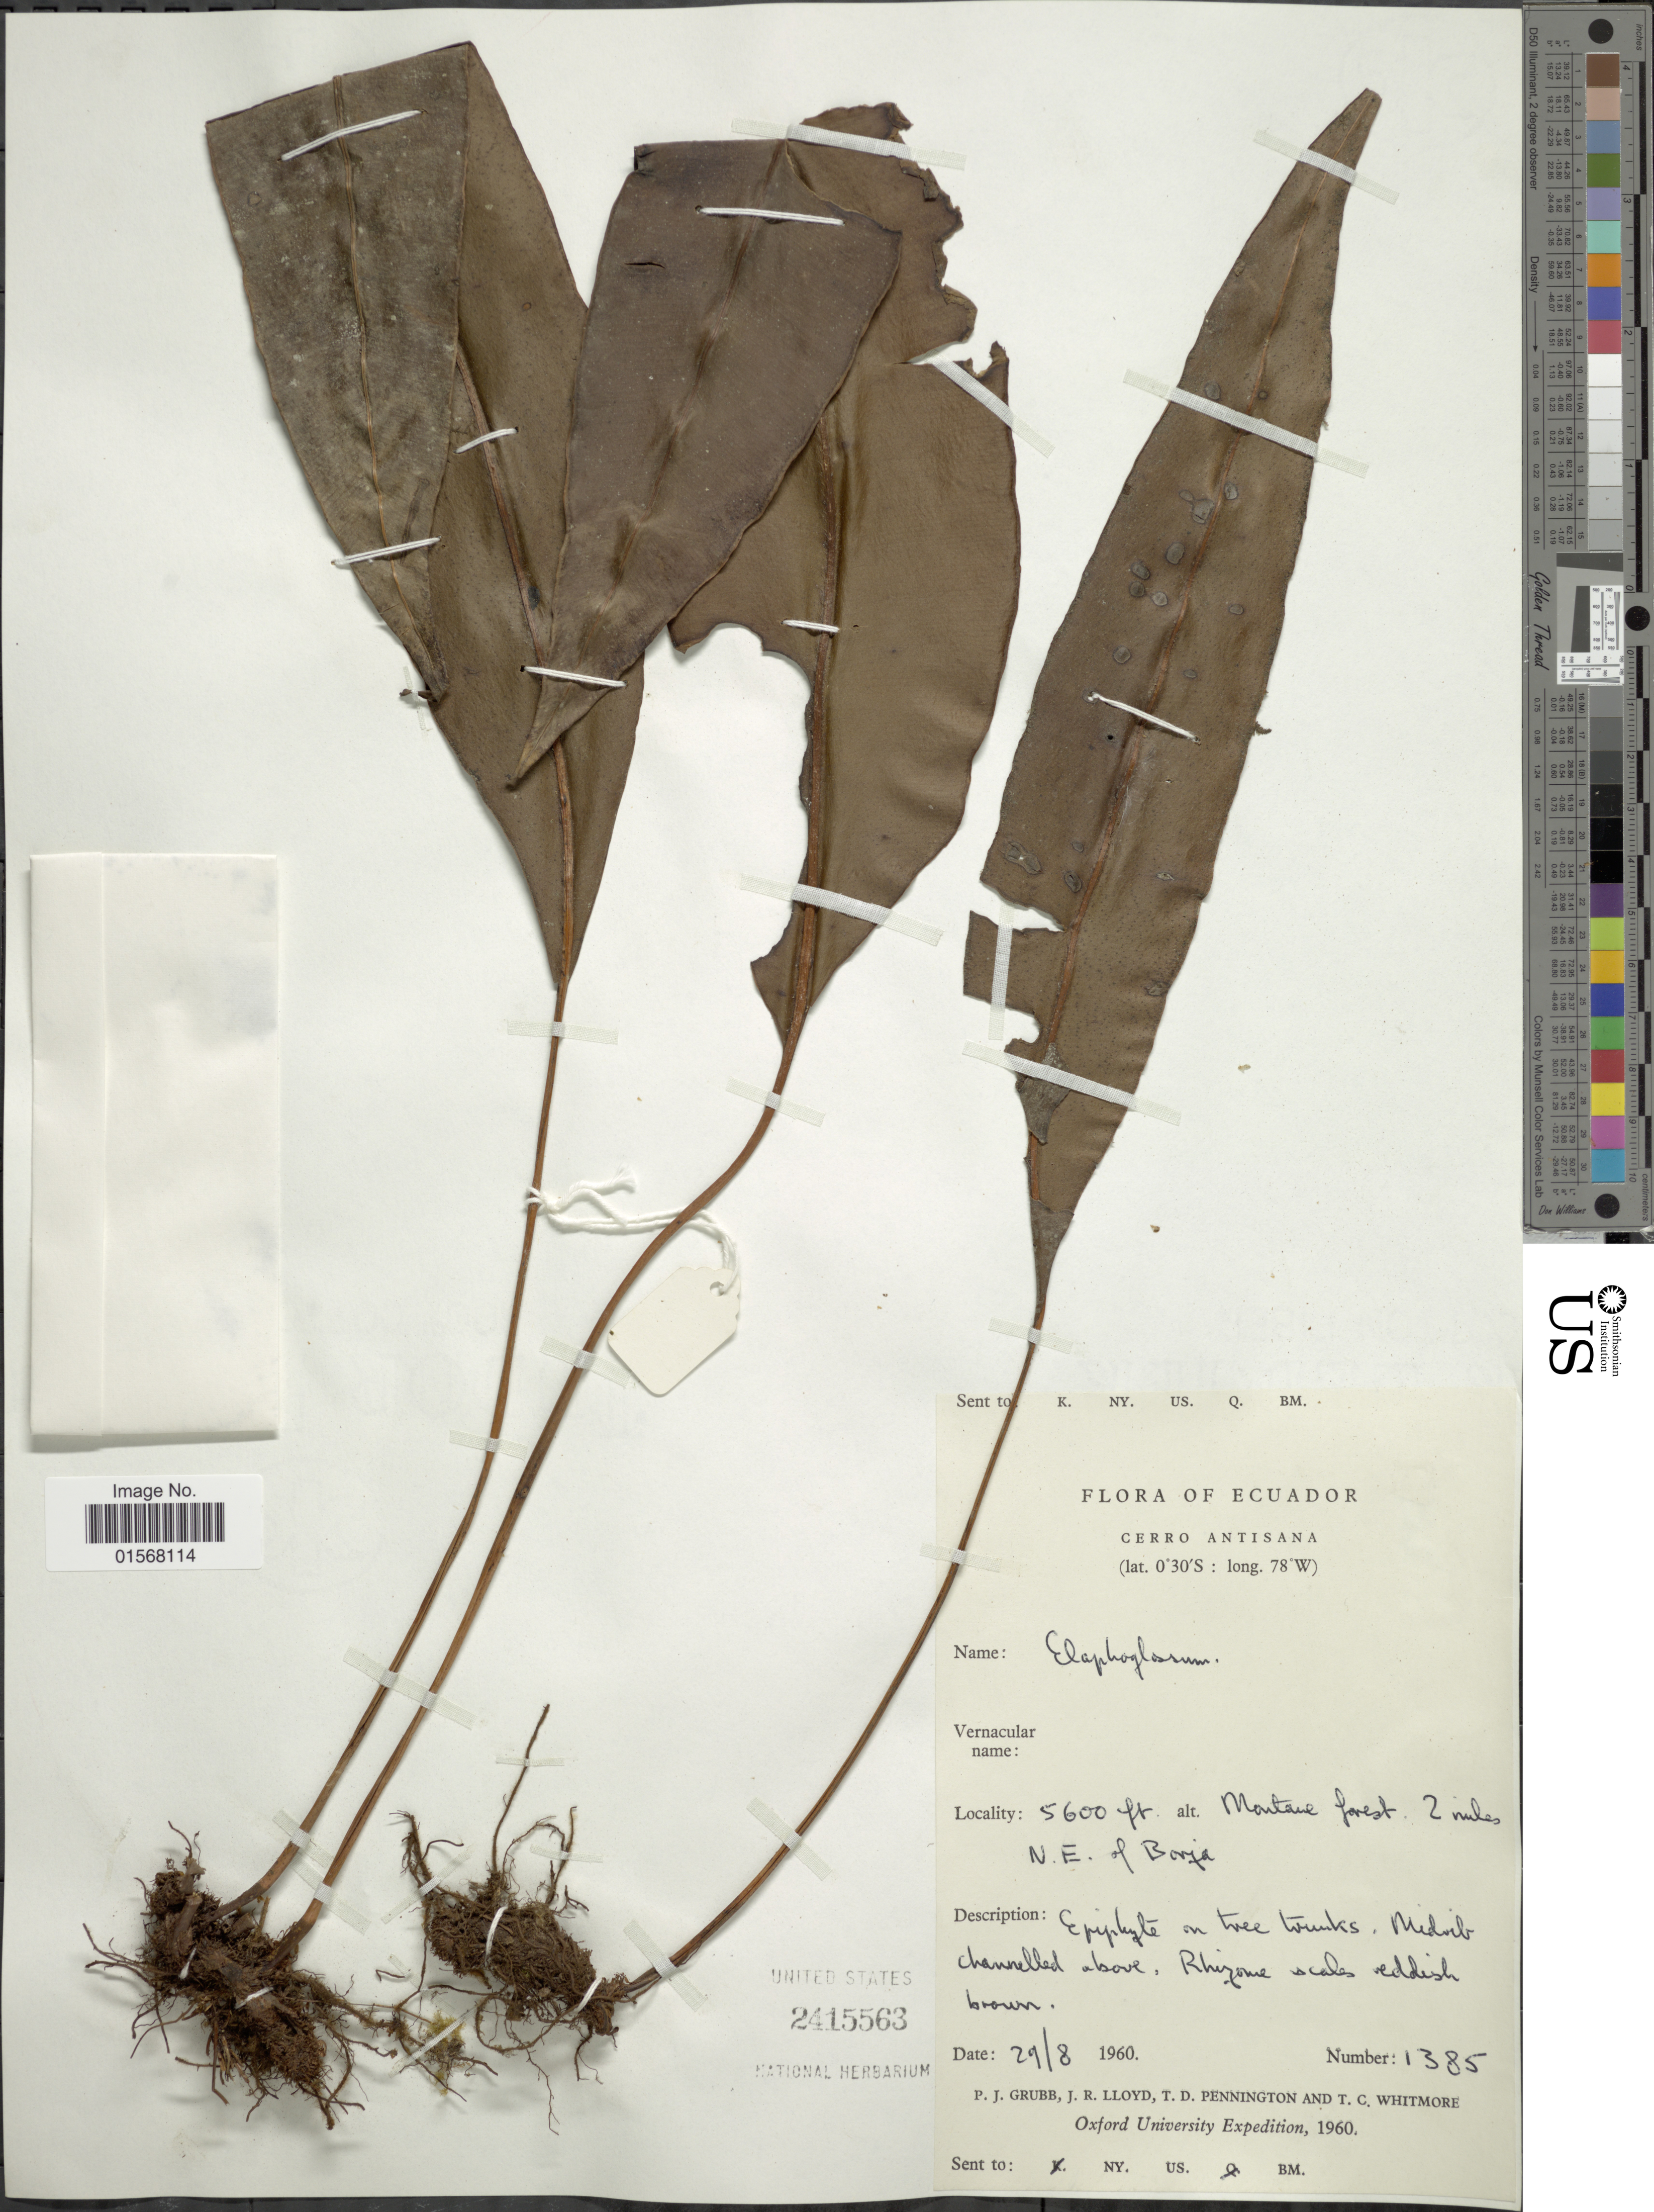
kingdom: Plantae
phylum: Tracheophyta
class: Polypodiopsida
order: Polypodiales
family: Dryopteridaceae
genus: Elaphoglossum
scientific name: Elaphoglossum sp.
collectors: P. J. Grubb, J. R. Lloyd, T. D. Pennington & T. C. Whitmore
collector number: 1385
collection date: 1960-08-29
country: Ecuador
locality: Cerro Antisana, Montane forest 2 miles N. E. of Borja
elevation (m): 1707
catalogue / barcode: US 2415563